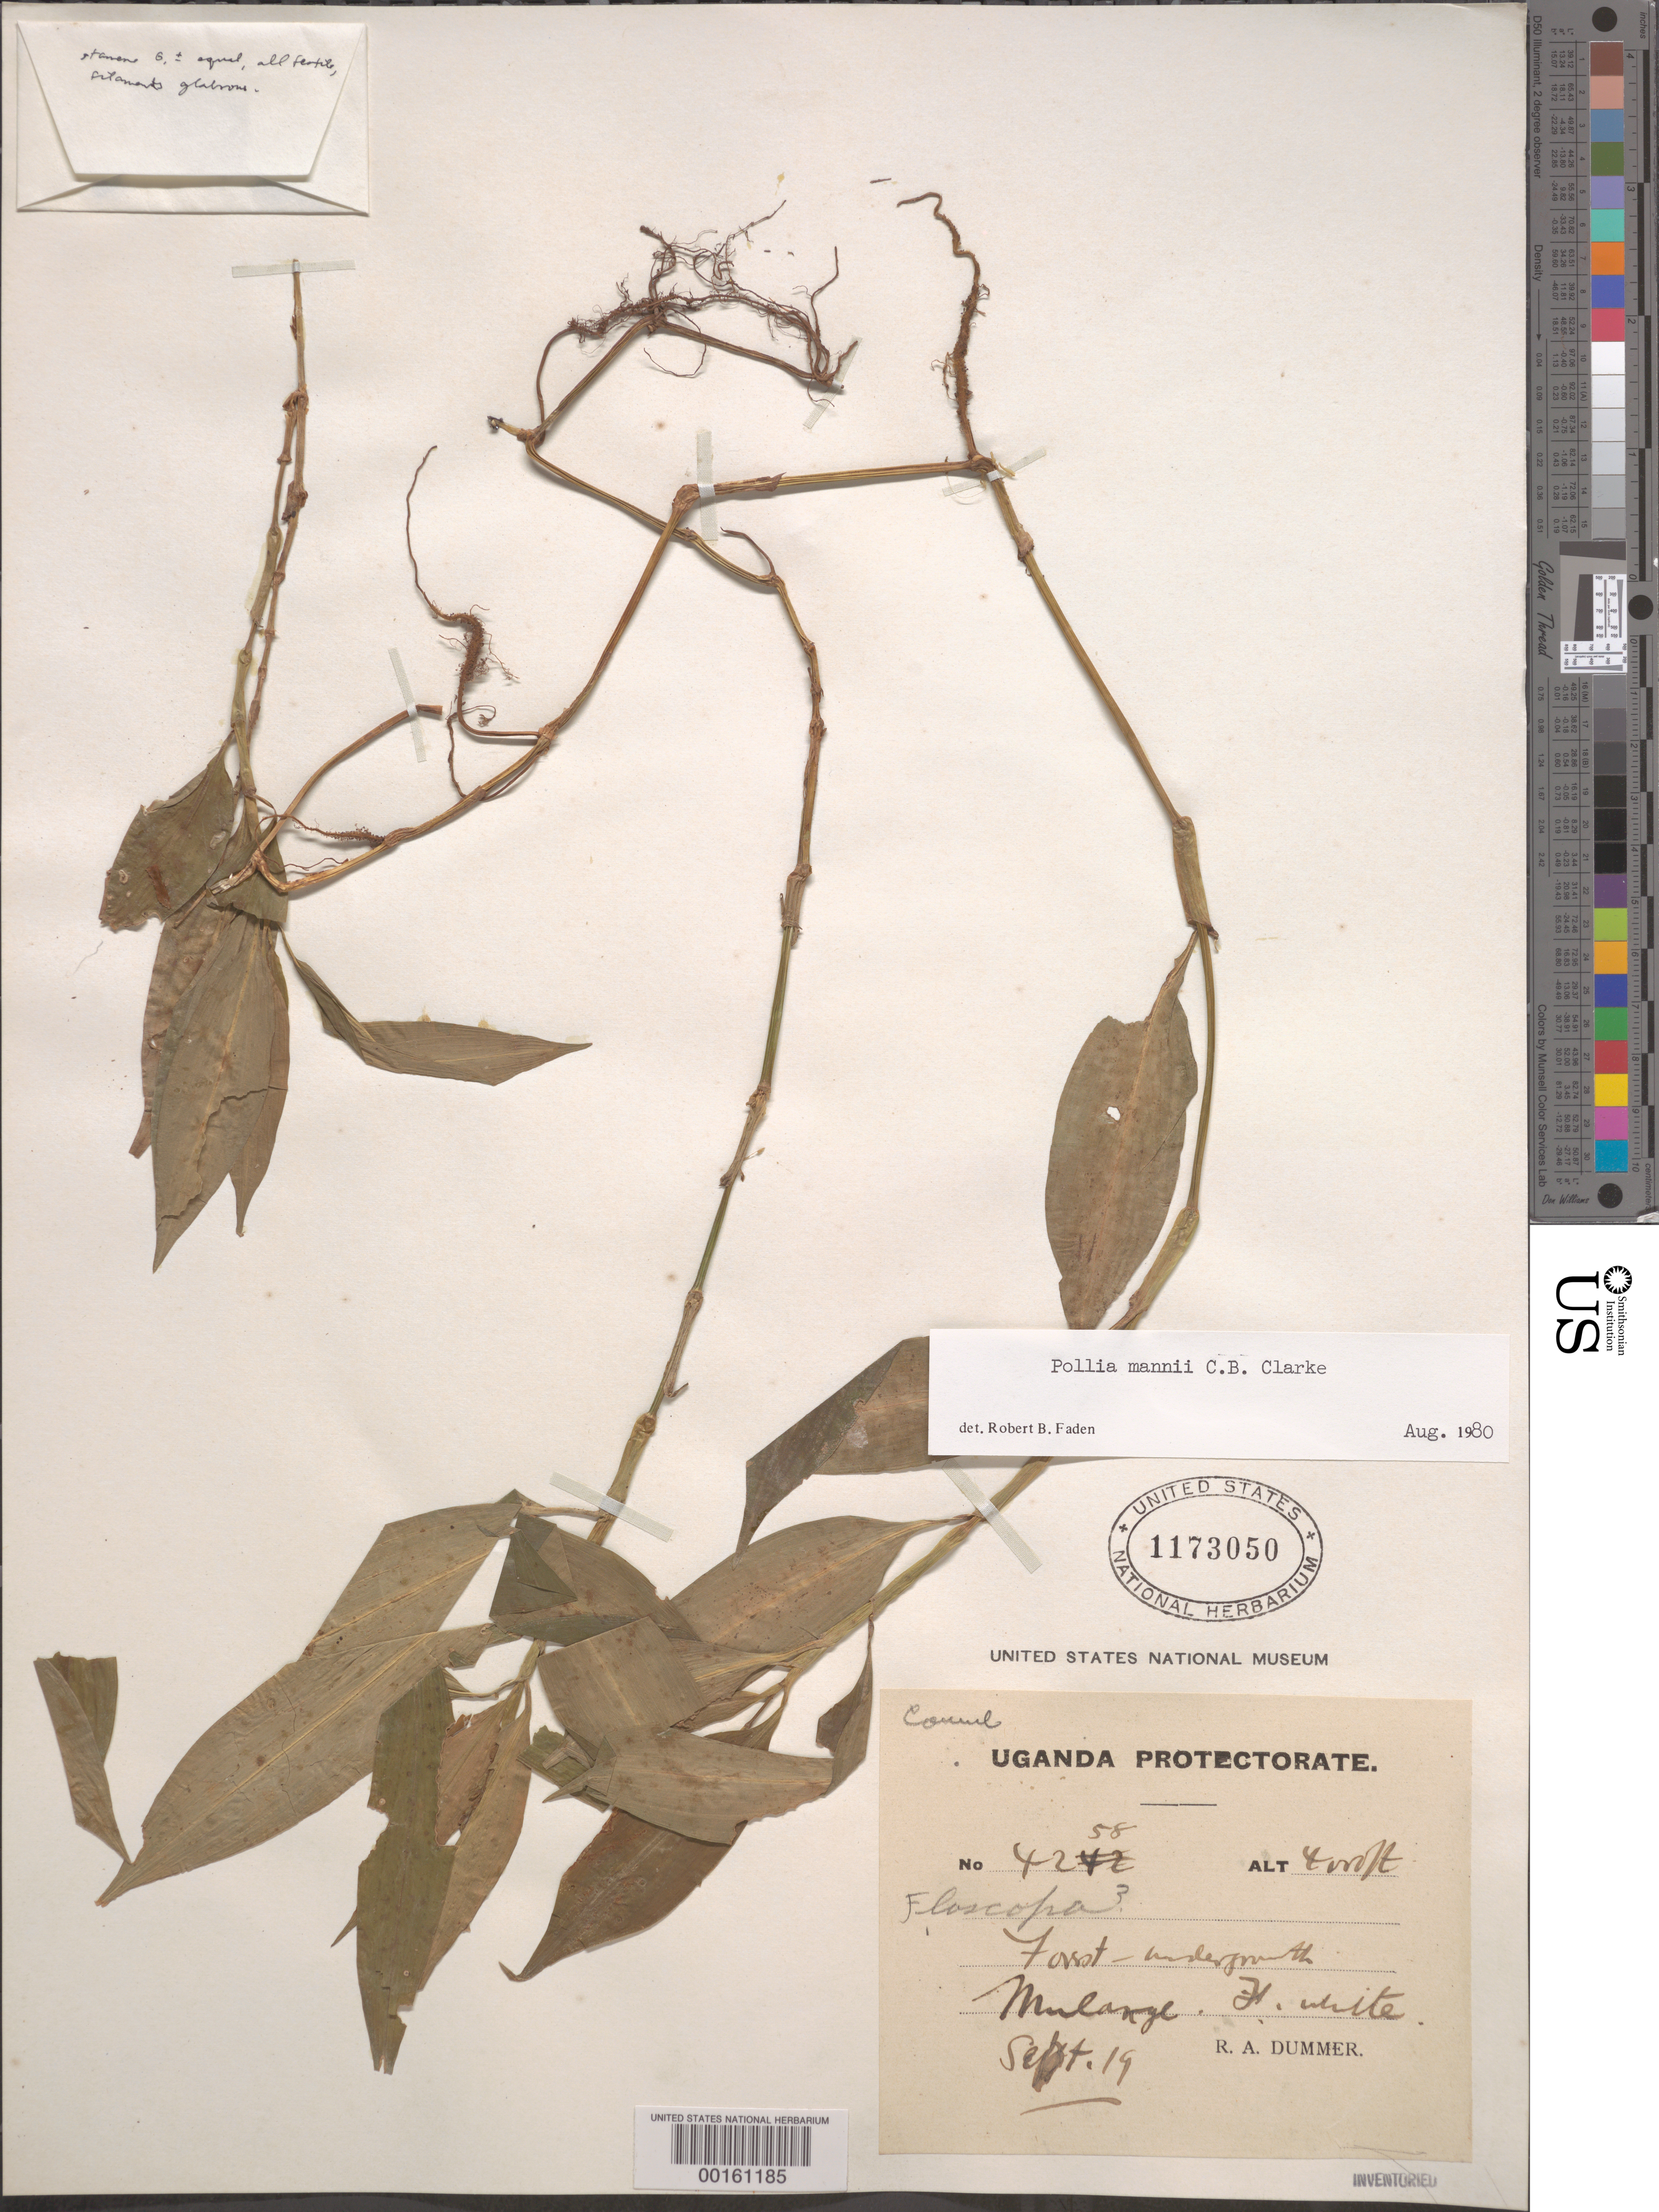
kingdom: Plantae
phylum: Tracheophyta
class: Liliopsida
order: Commelinales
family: Commelinaceae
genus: Pollia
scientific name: Pollia mannii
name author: C.B. Clarke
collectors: R. Dümmer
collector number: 4258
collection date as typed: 19 Sep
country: Uganda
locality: Mulange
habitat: Forest undergrowth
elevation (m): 1219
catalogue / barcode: US 1173050